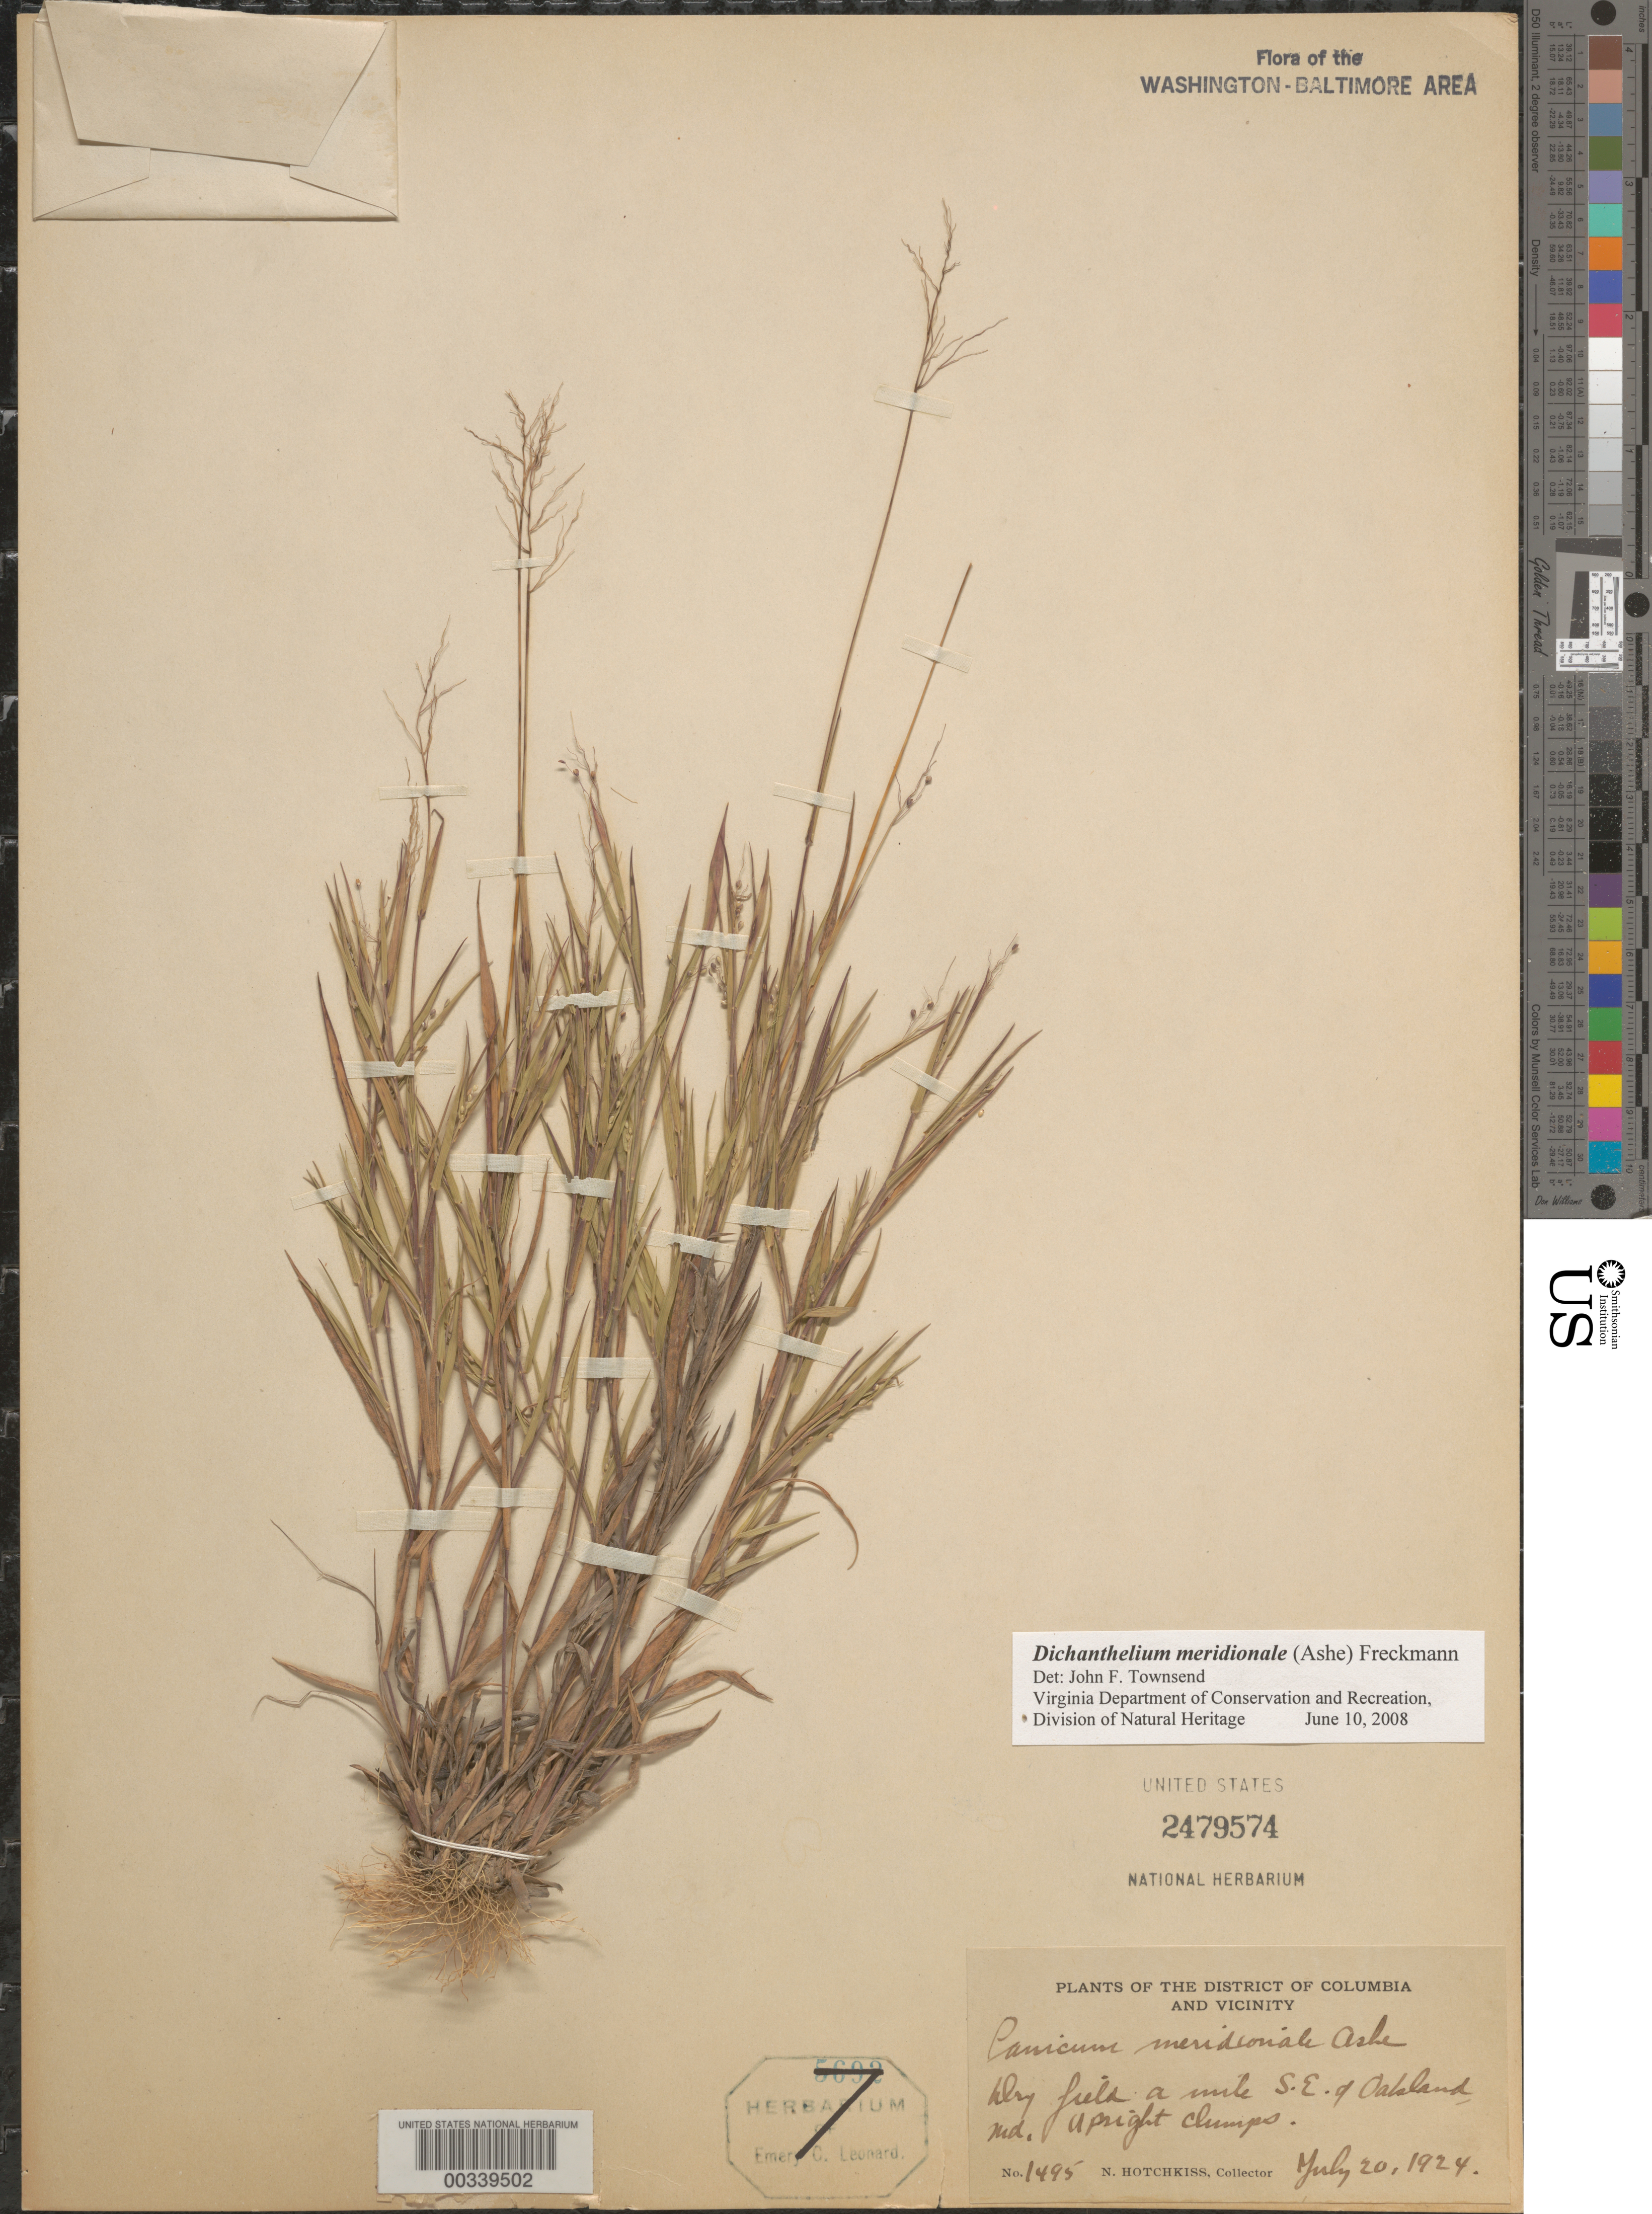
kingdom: Plantae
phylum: Tracheophyta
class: Liliopsida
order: Poales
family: Poaceae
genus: Dichanthelium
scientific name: Dichanthelium meridionale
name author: (Ashe) Freckmann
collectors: N. Hotchkiss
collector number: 1495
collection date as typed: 20 Jul 1924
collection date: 1924-07-20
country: United States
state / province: Maryland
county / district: Garrett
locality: SE of Oakland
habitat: Dry field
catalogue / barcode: US 2479574